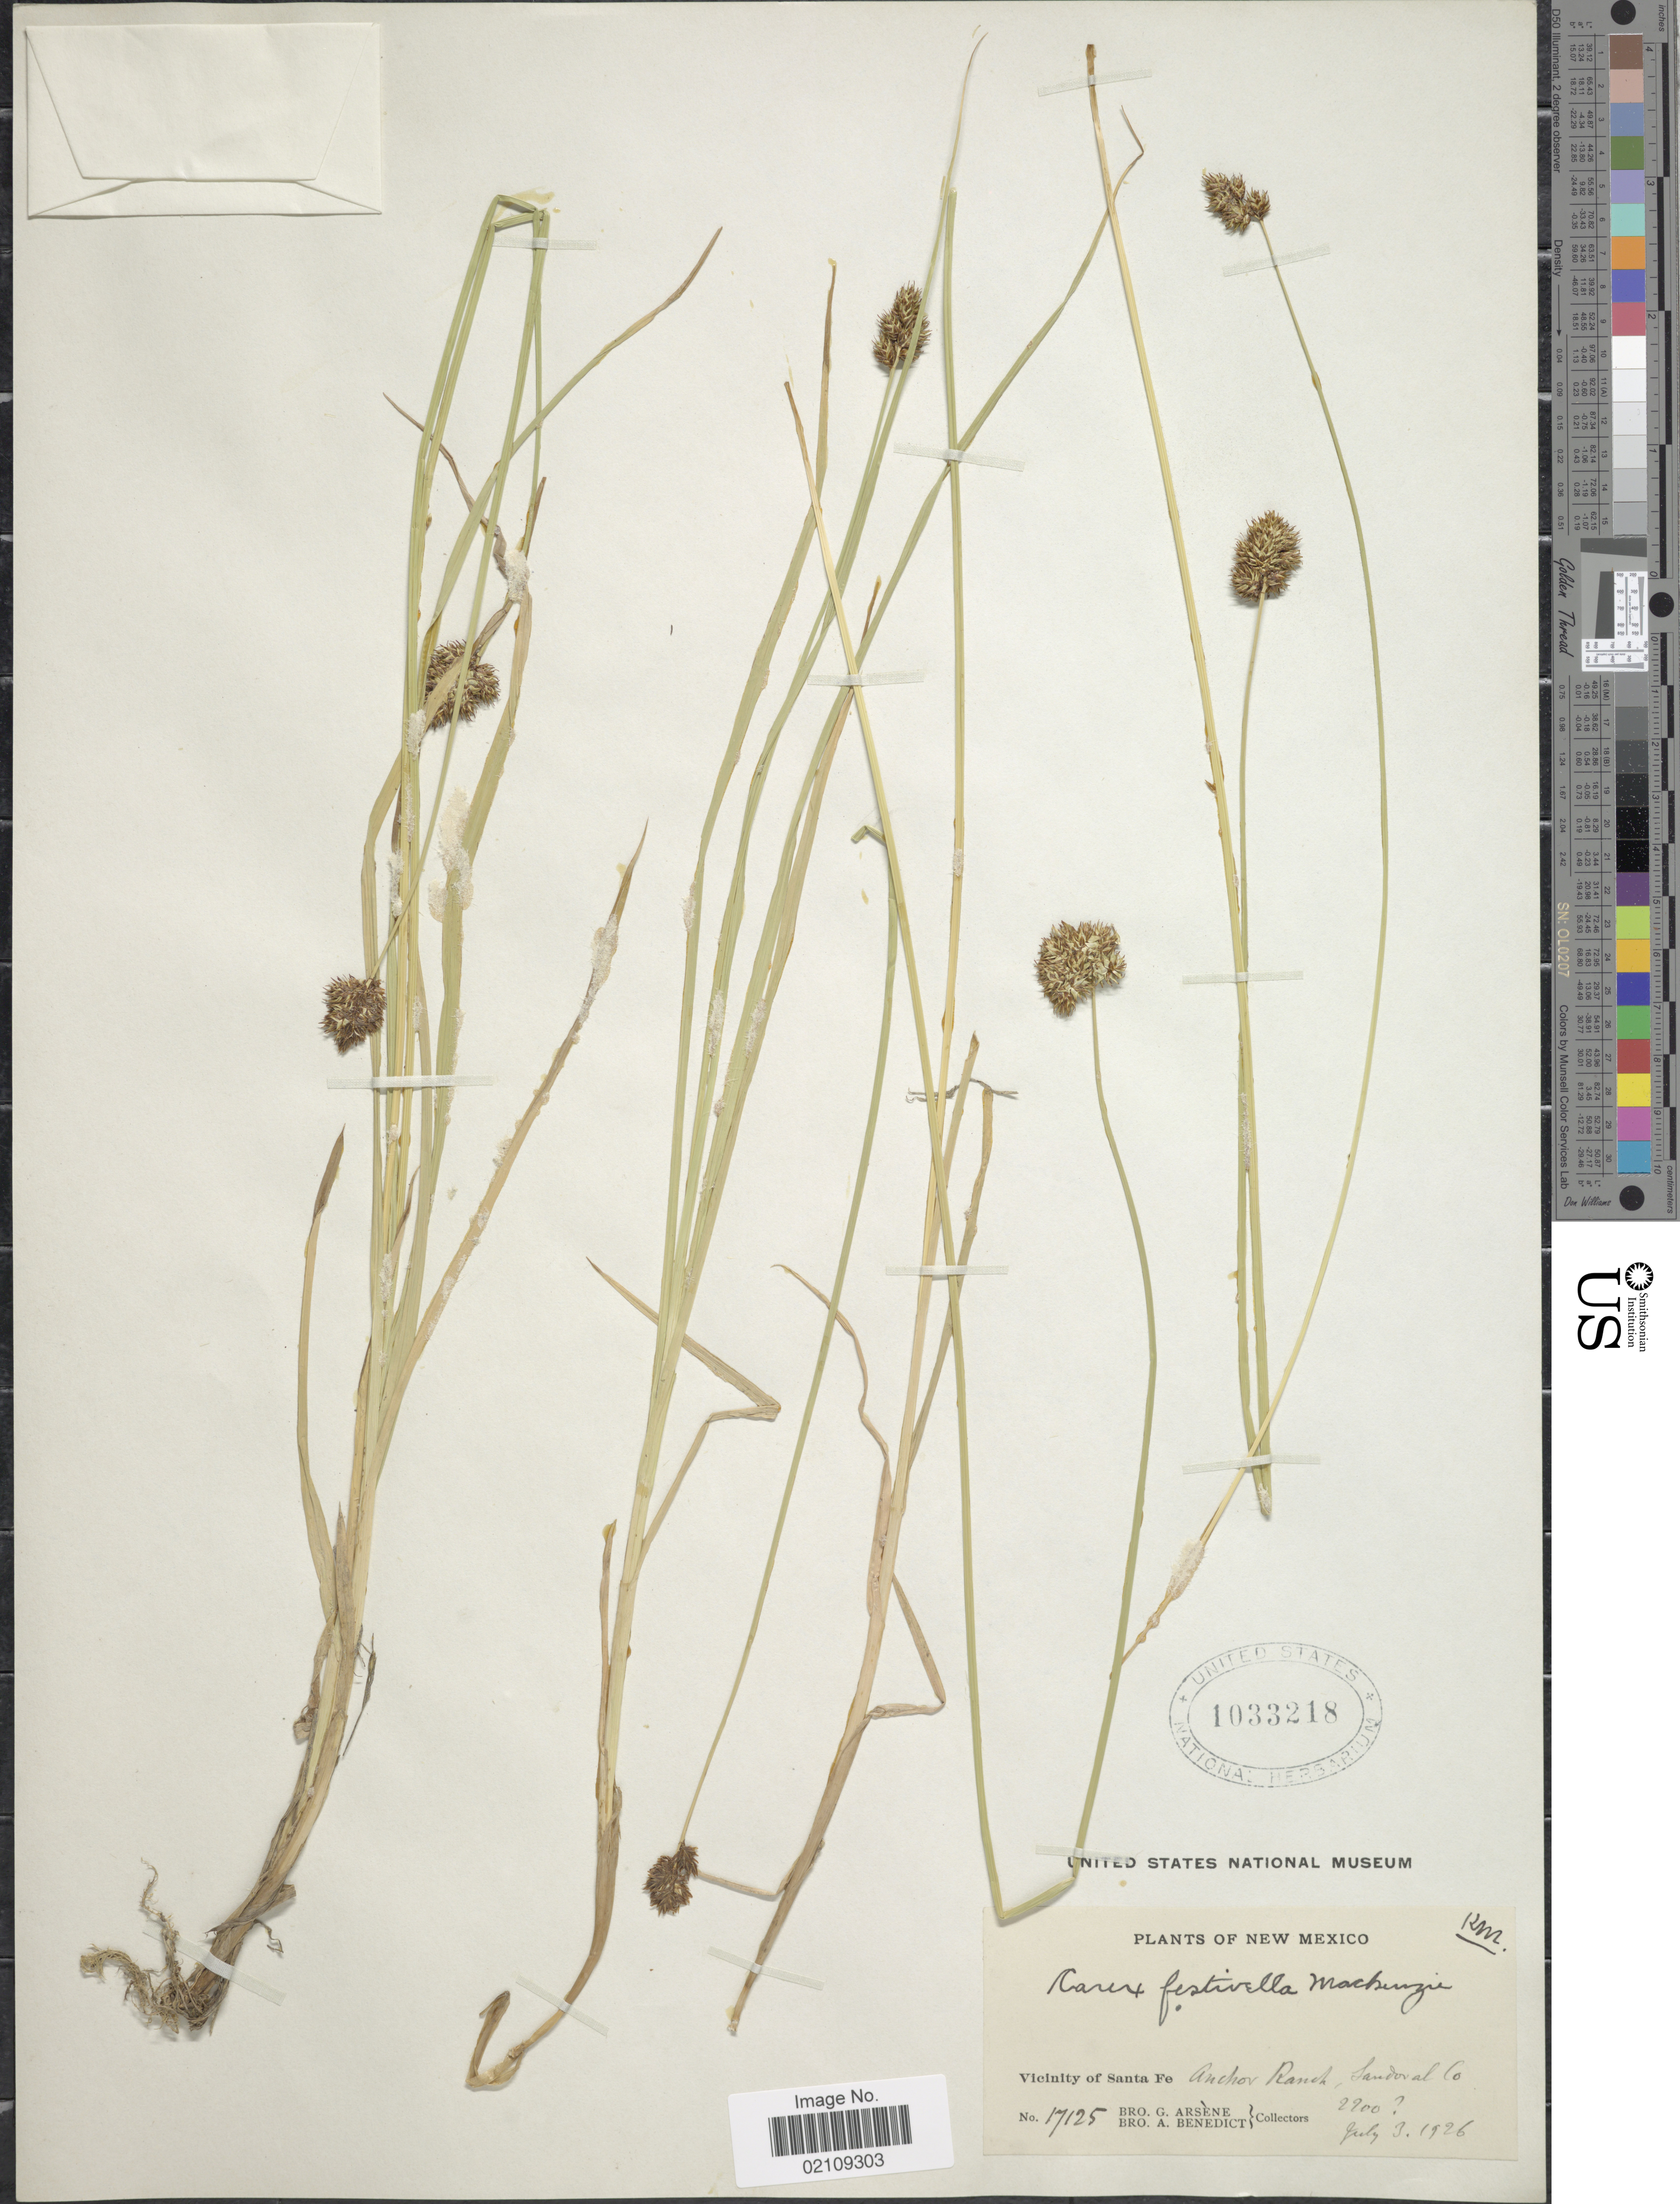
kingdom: Plantae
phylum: Tracheophyta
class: Liliopsida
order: Poales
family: Cyperaceae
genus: Carex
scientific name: Carex microptera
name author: Mack.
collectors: Bro. G. Arsène & Bro. A. Benedict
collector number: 17125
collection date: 1926-07-03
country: United States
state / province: New Mexico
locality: Vicinity of Santa Fe, Anchor Ranch, Sandoval Co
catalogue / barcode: US 1033218